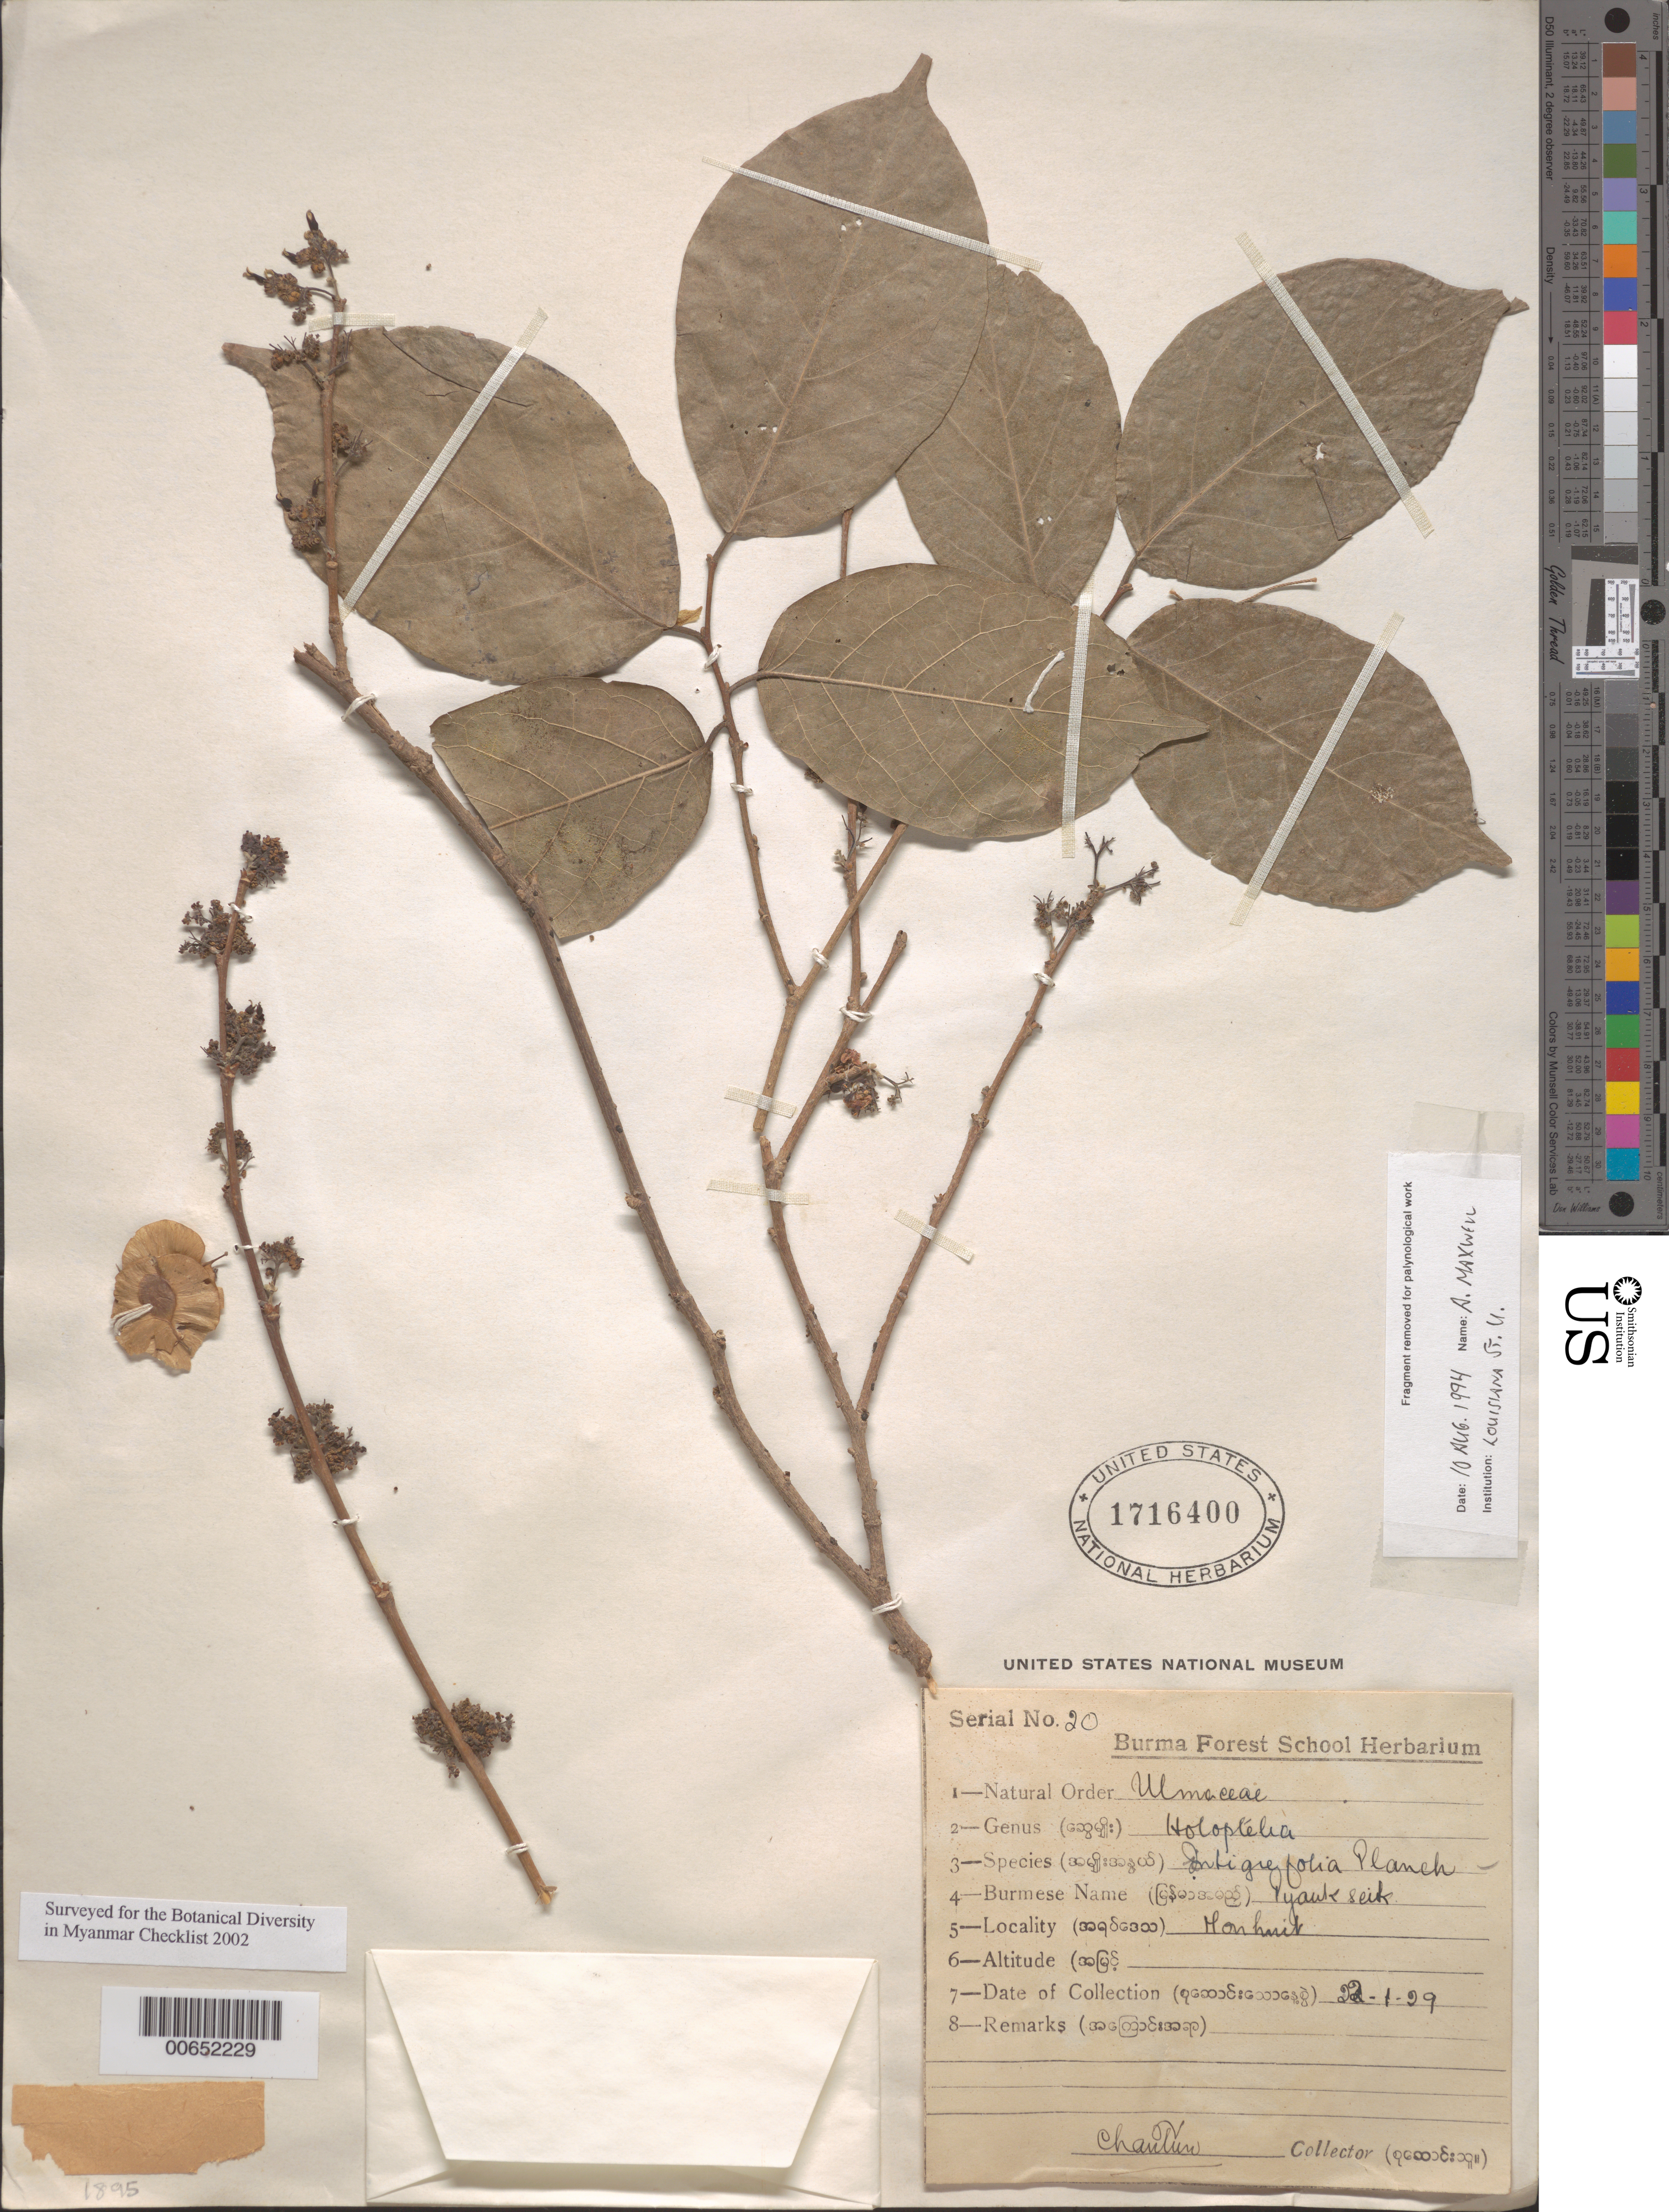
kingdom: Plantae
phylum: Tracheophyta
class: Magnoliopsida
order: Rosales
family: Ulmaceae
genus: Holoptelea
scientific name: Holoptelea integrifolia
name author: (Roxb.) Planch.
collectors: Chauteen, --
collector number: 20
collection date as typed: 22 Jan 1929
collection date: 1929-01-22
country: Myanmar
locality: Monhuit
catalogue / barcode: US 1716400